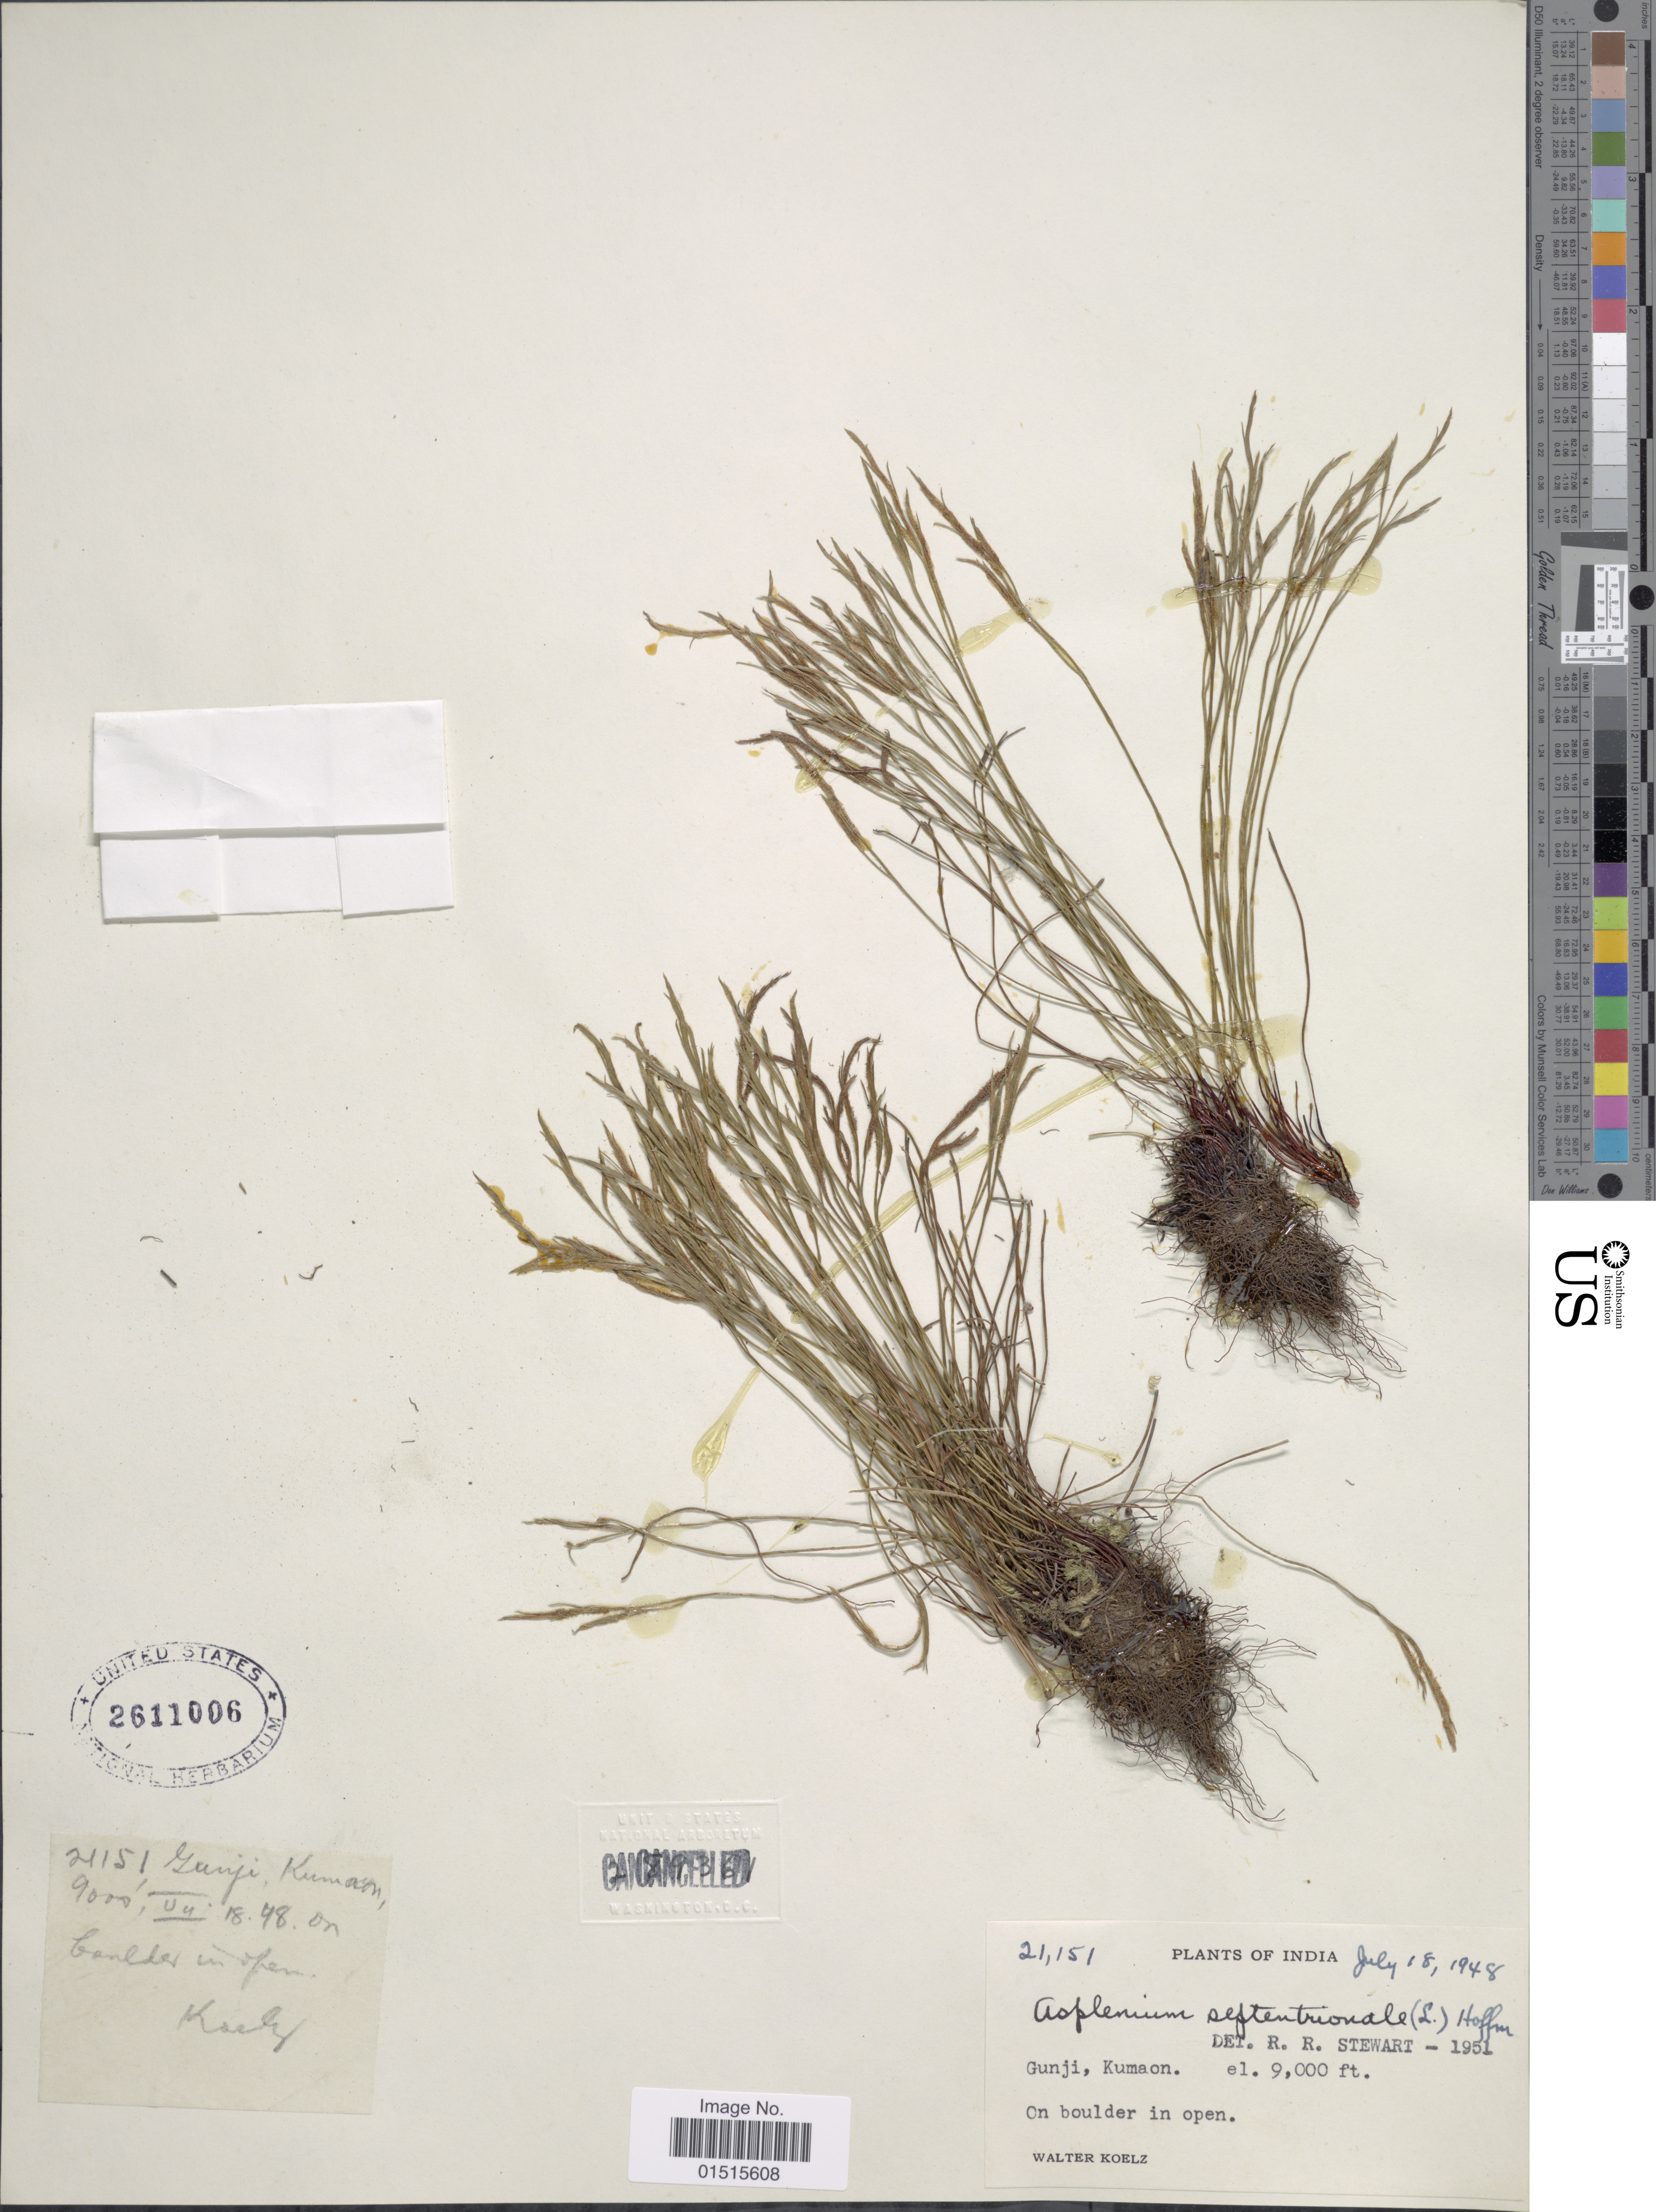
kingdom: Plantae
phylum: Tracheophyta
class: Polypodiopsida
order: Polypodiales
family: Aspleniaceae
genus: Asplenium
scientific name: Asplenium septentrionale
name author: (L.) Hoffm.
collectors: W. N. Koelz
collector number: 21151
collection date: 1948-07-18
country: India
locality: Gunji, Kumaon, on bloulder in open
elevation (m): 2743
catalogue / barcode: US 2611006